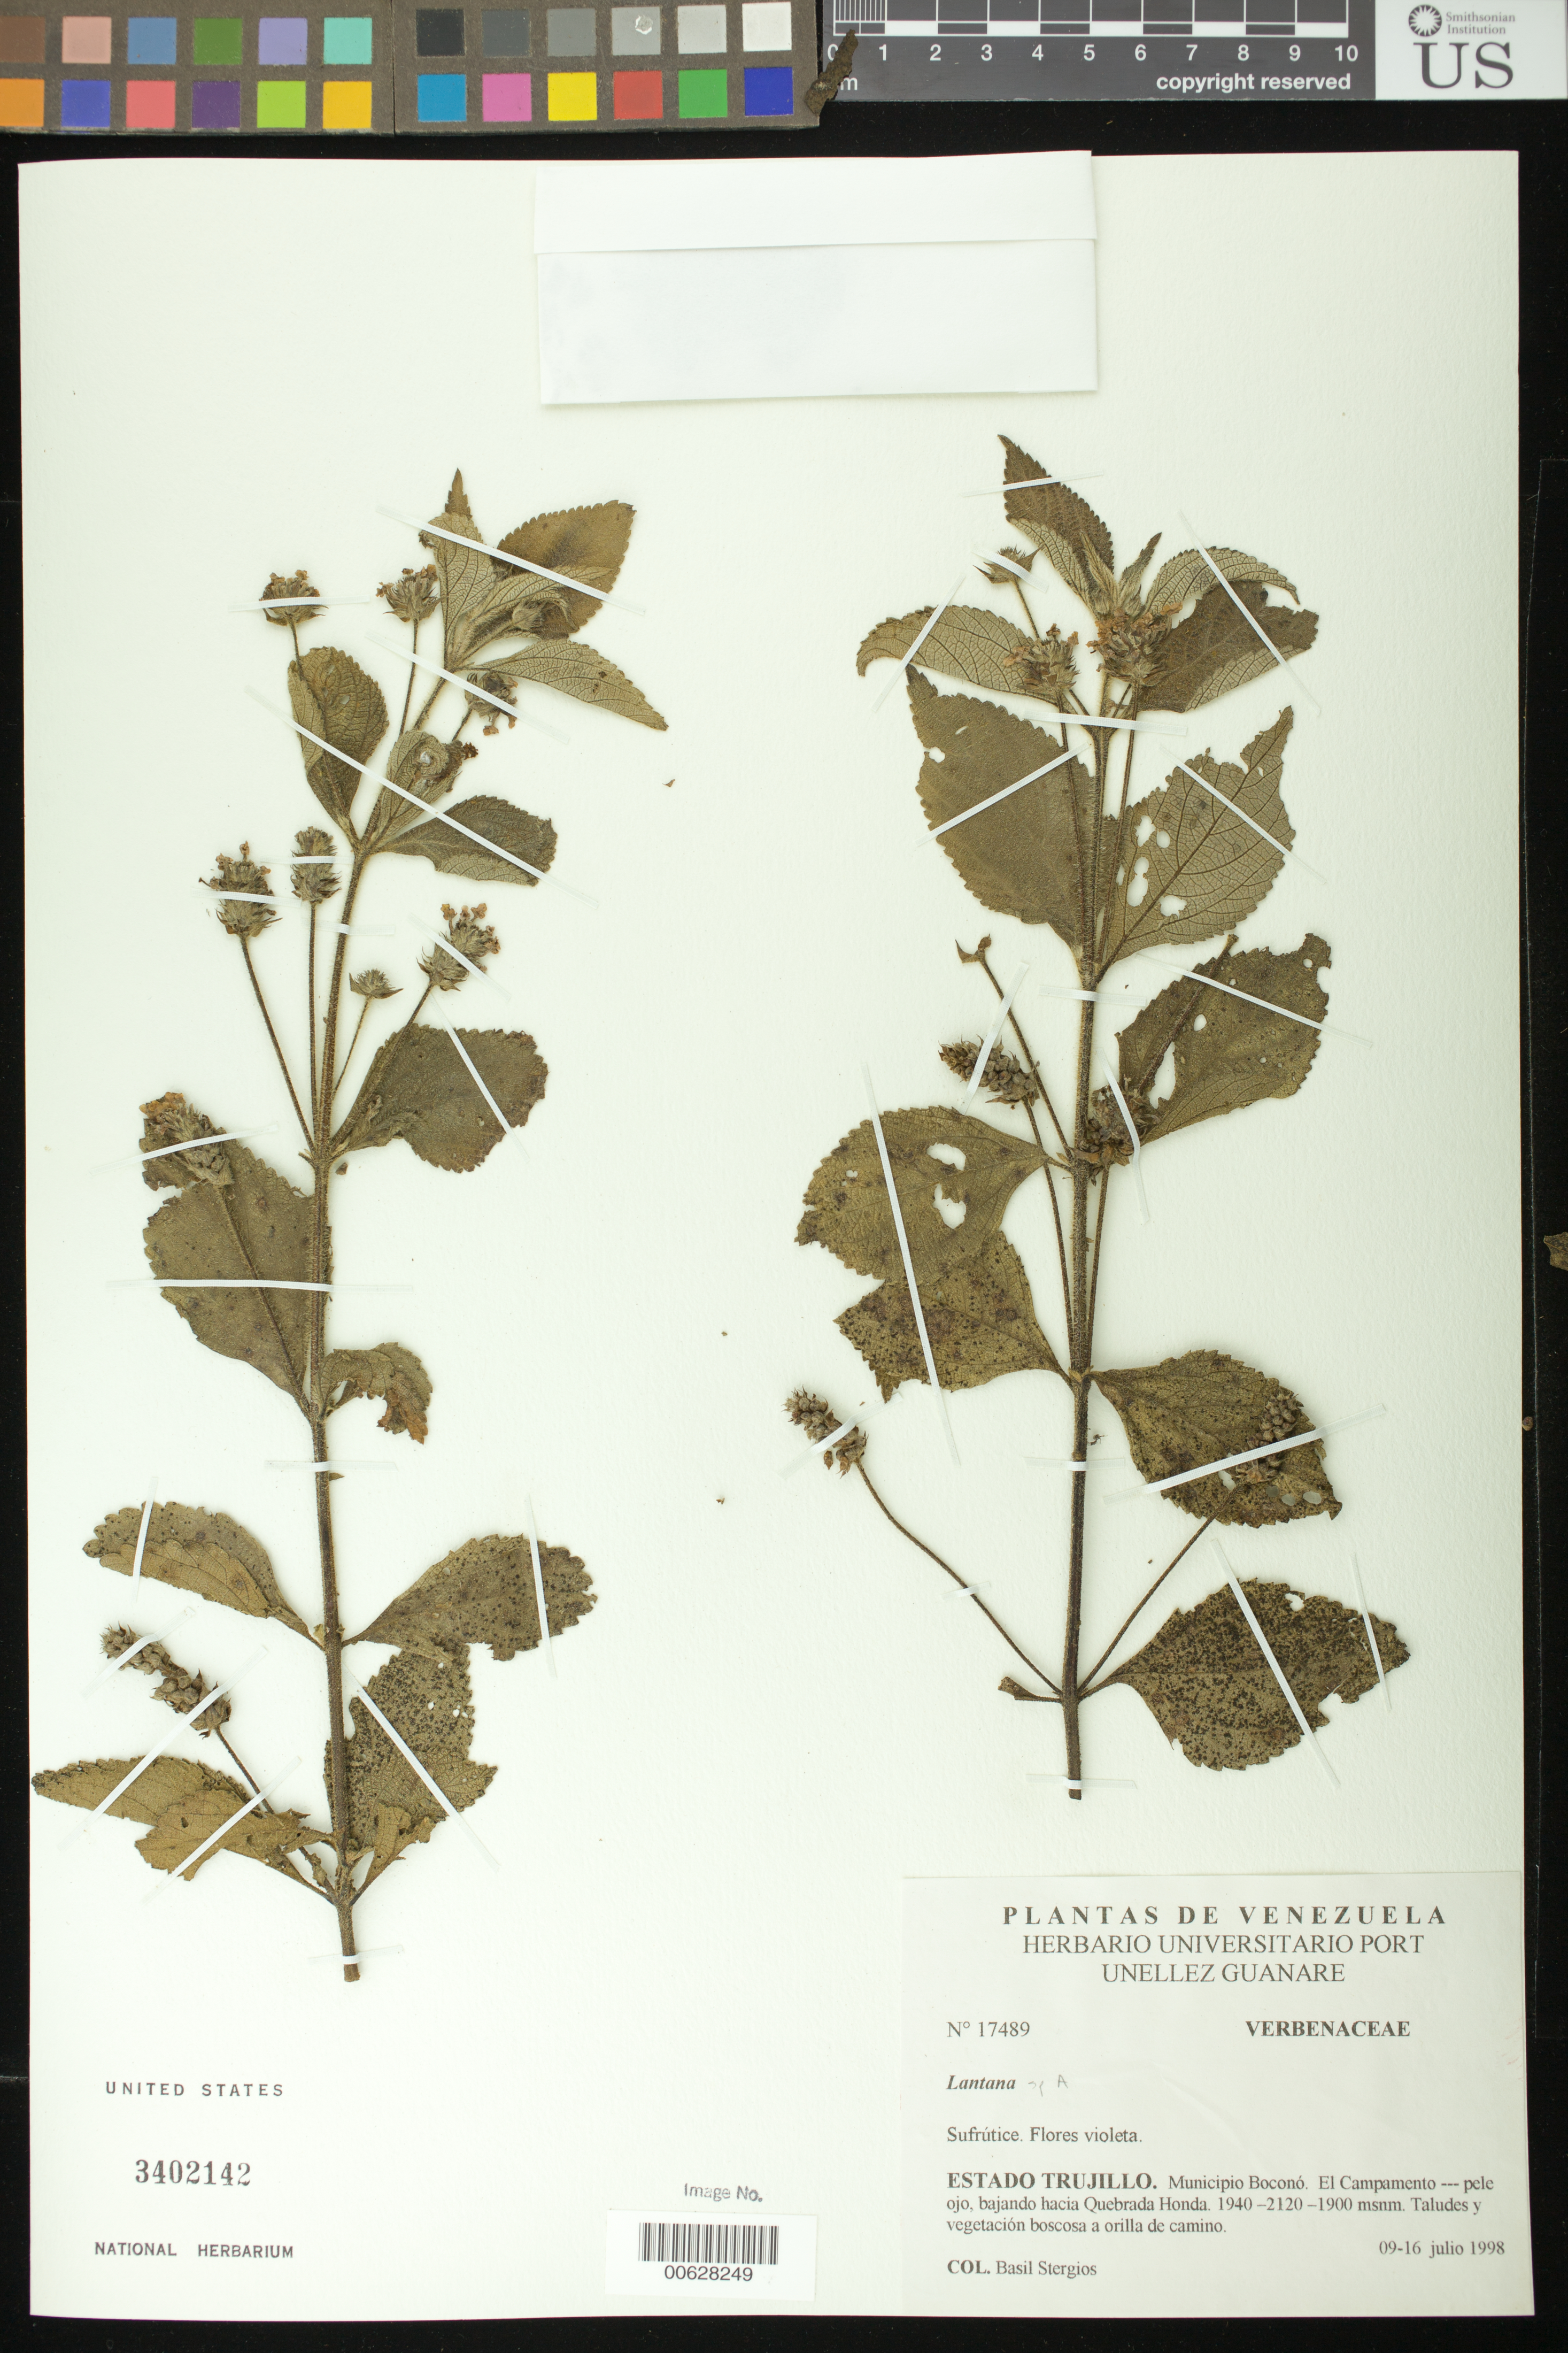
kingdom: Plantae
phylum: Tracheophyta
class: Magnoliopsida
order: Lamiales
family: Verbenaceae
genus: Lantana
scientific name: Lantana sp. a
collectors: B. G. Stergios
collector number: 17489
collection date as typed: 09 Jul 1998 to 16 Jul 1998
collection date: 1998-07-09/1998-07-16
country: Venezuela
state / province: Trujillo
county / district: Boconó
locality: Parque Nacional Guaramacal, El campamento-pele ojo, bajando hacia Quebrada Honda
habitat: Taludes y vegetación boscosa a orilla de camino.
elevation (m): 1900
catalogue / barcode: US 3402142